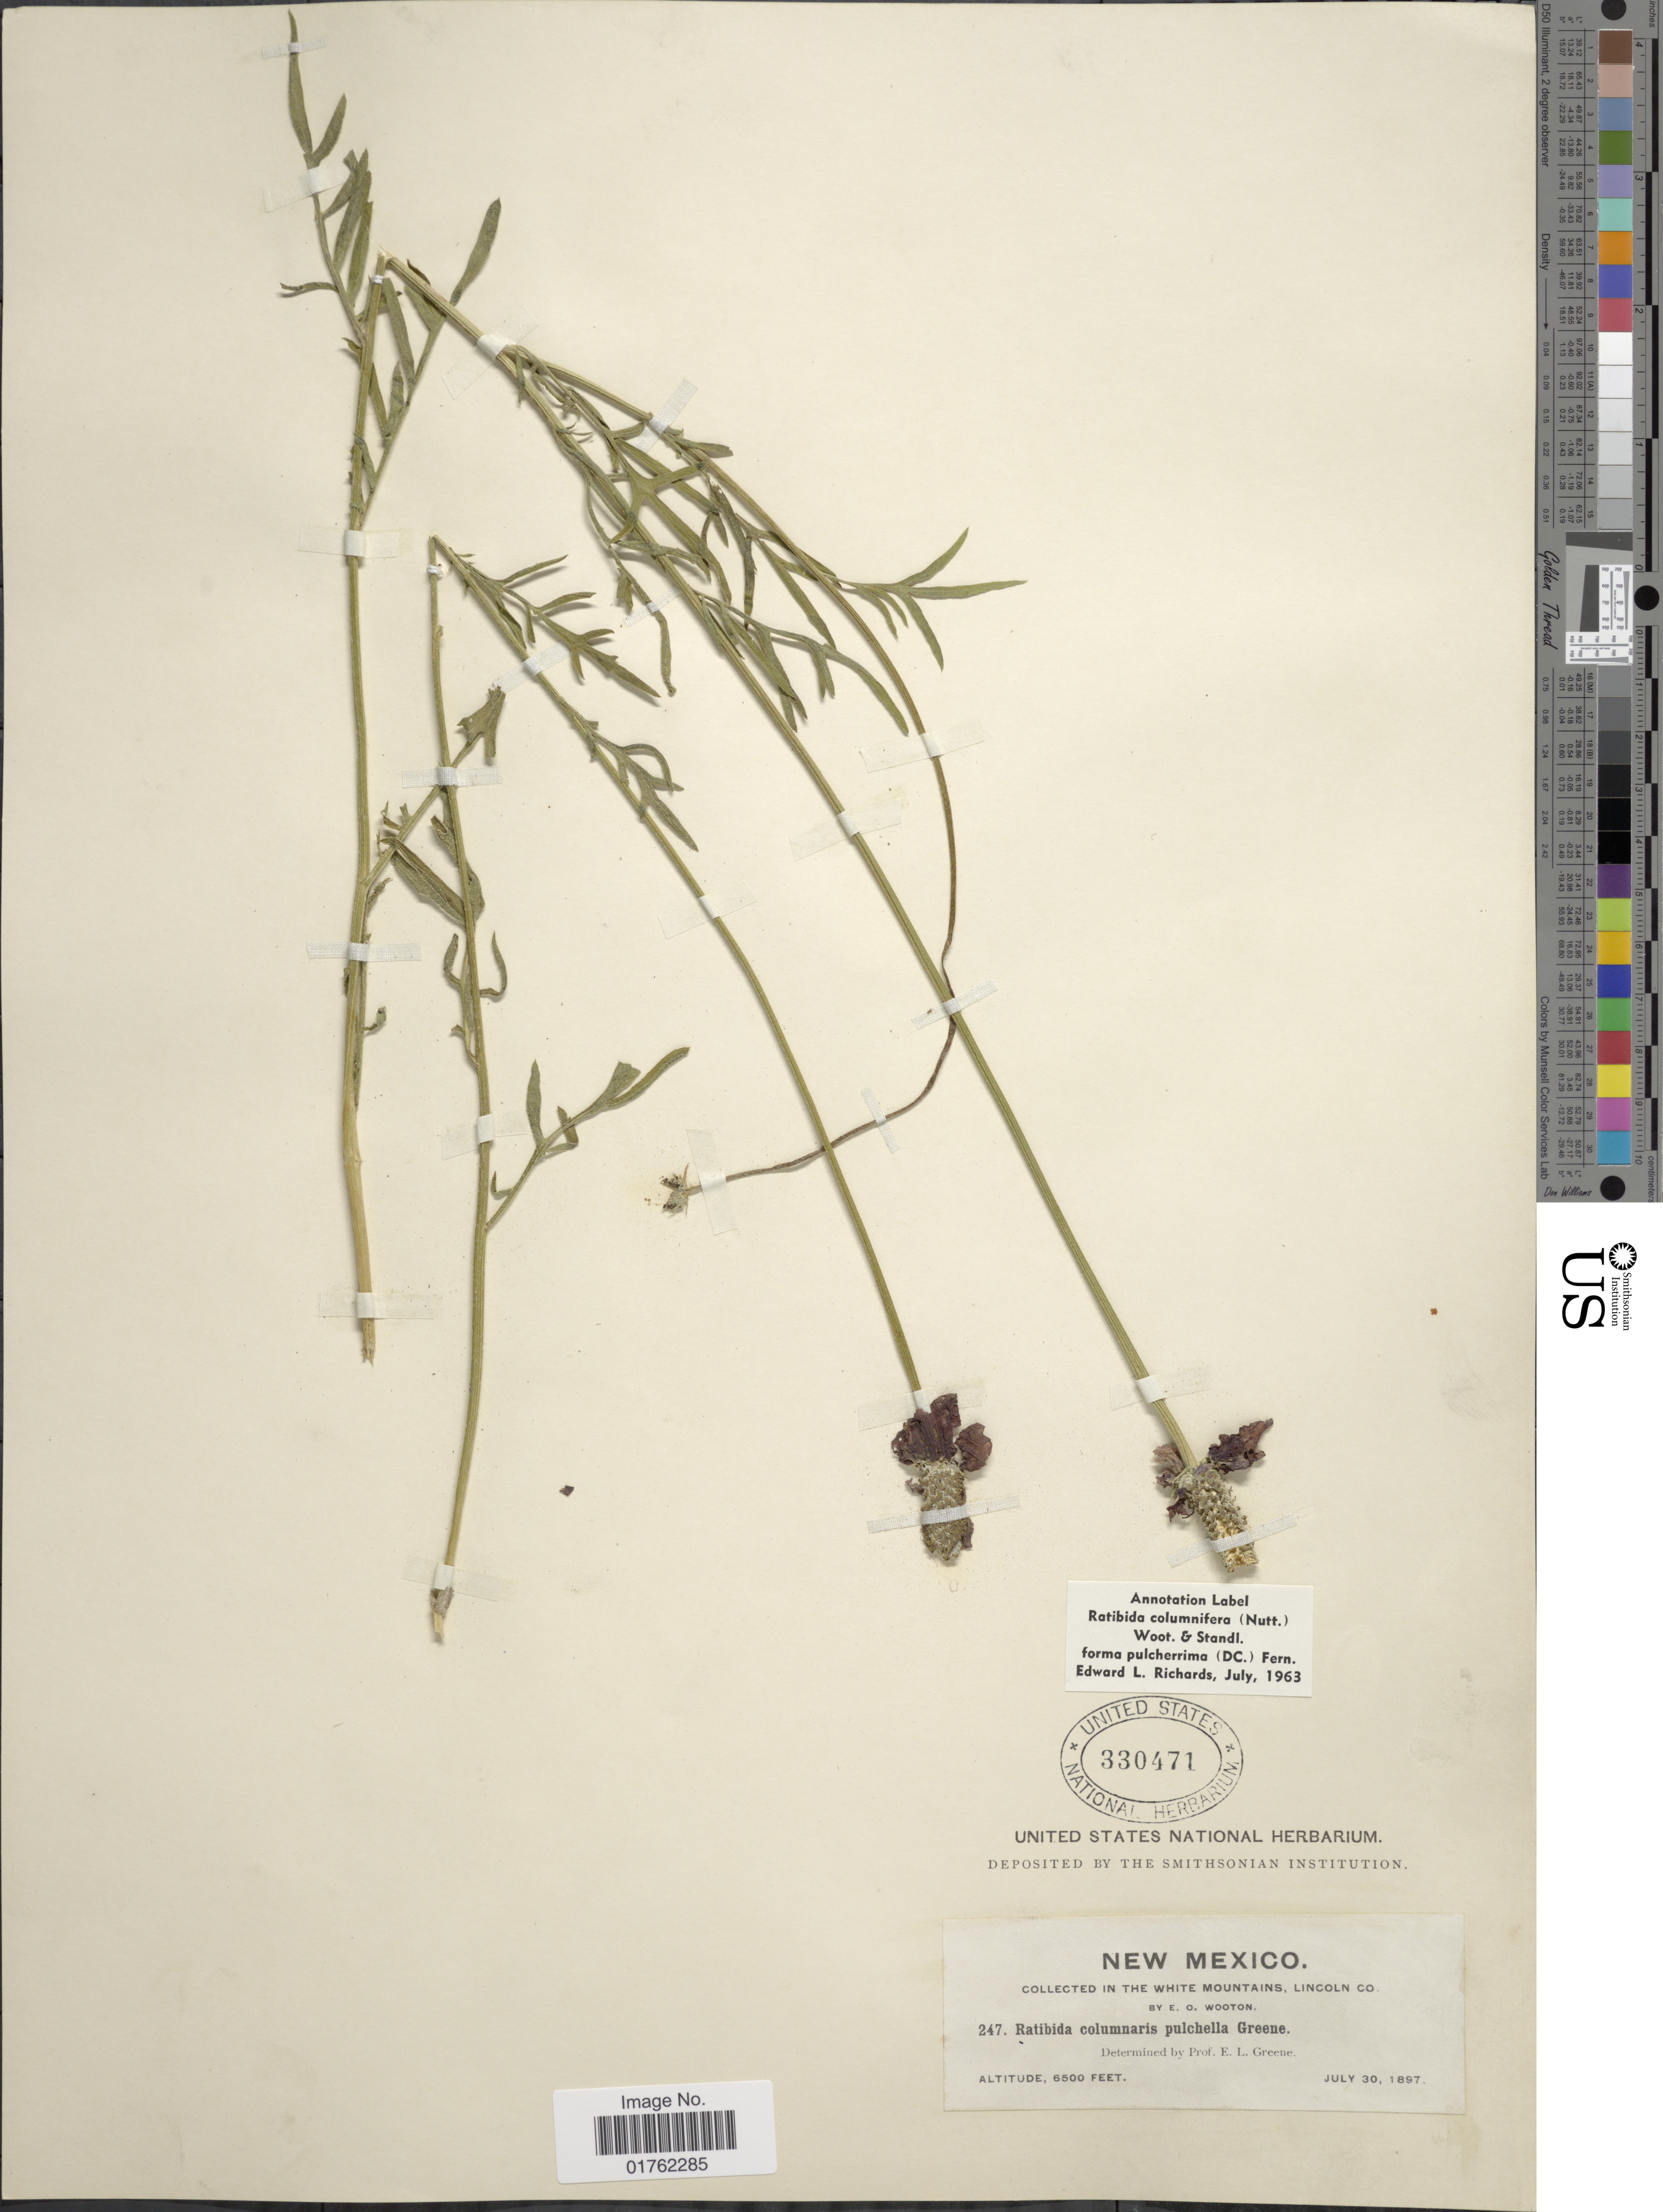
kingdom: Plantae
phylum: Tracheophyta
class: Magnoliopsida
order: Asterales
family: Asteraceae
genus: Ratibida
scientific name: Ratibida columnaris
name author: (Pursh) D. Don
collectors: E. O. Wooton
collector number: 247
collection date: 1897-07-30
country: United States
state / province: New Mexico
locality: In the White Mountains, Lincoln Co.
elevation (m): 1981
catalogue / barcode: US 330471